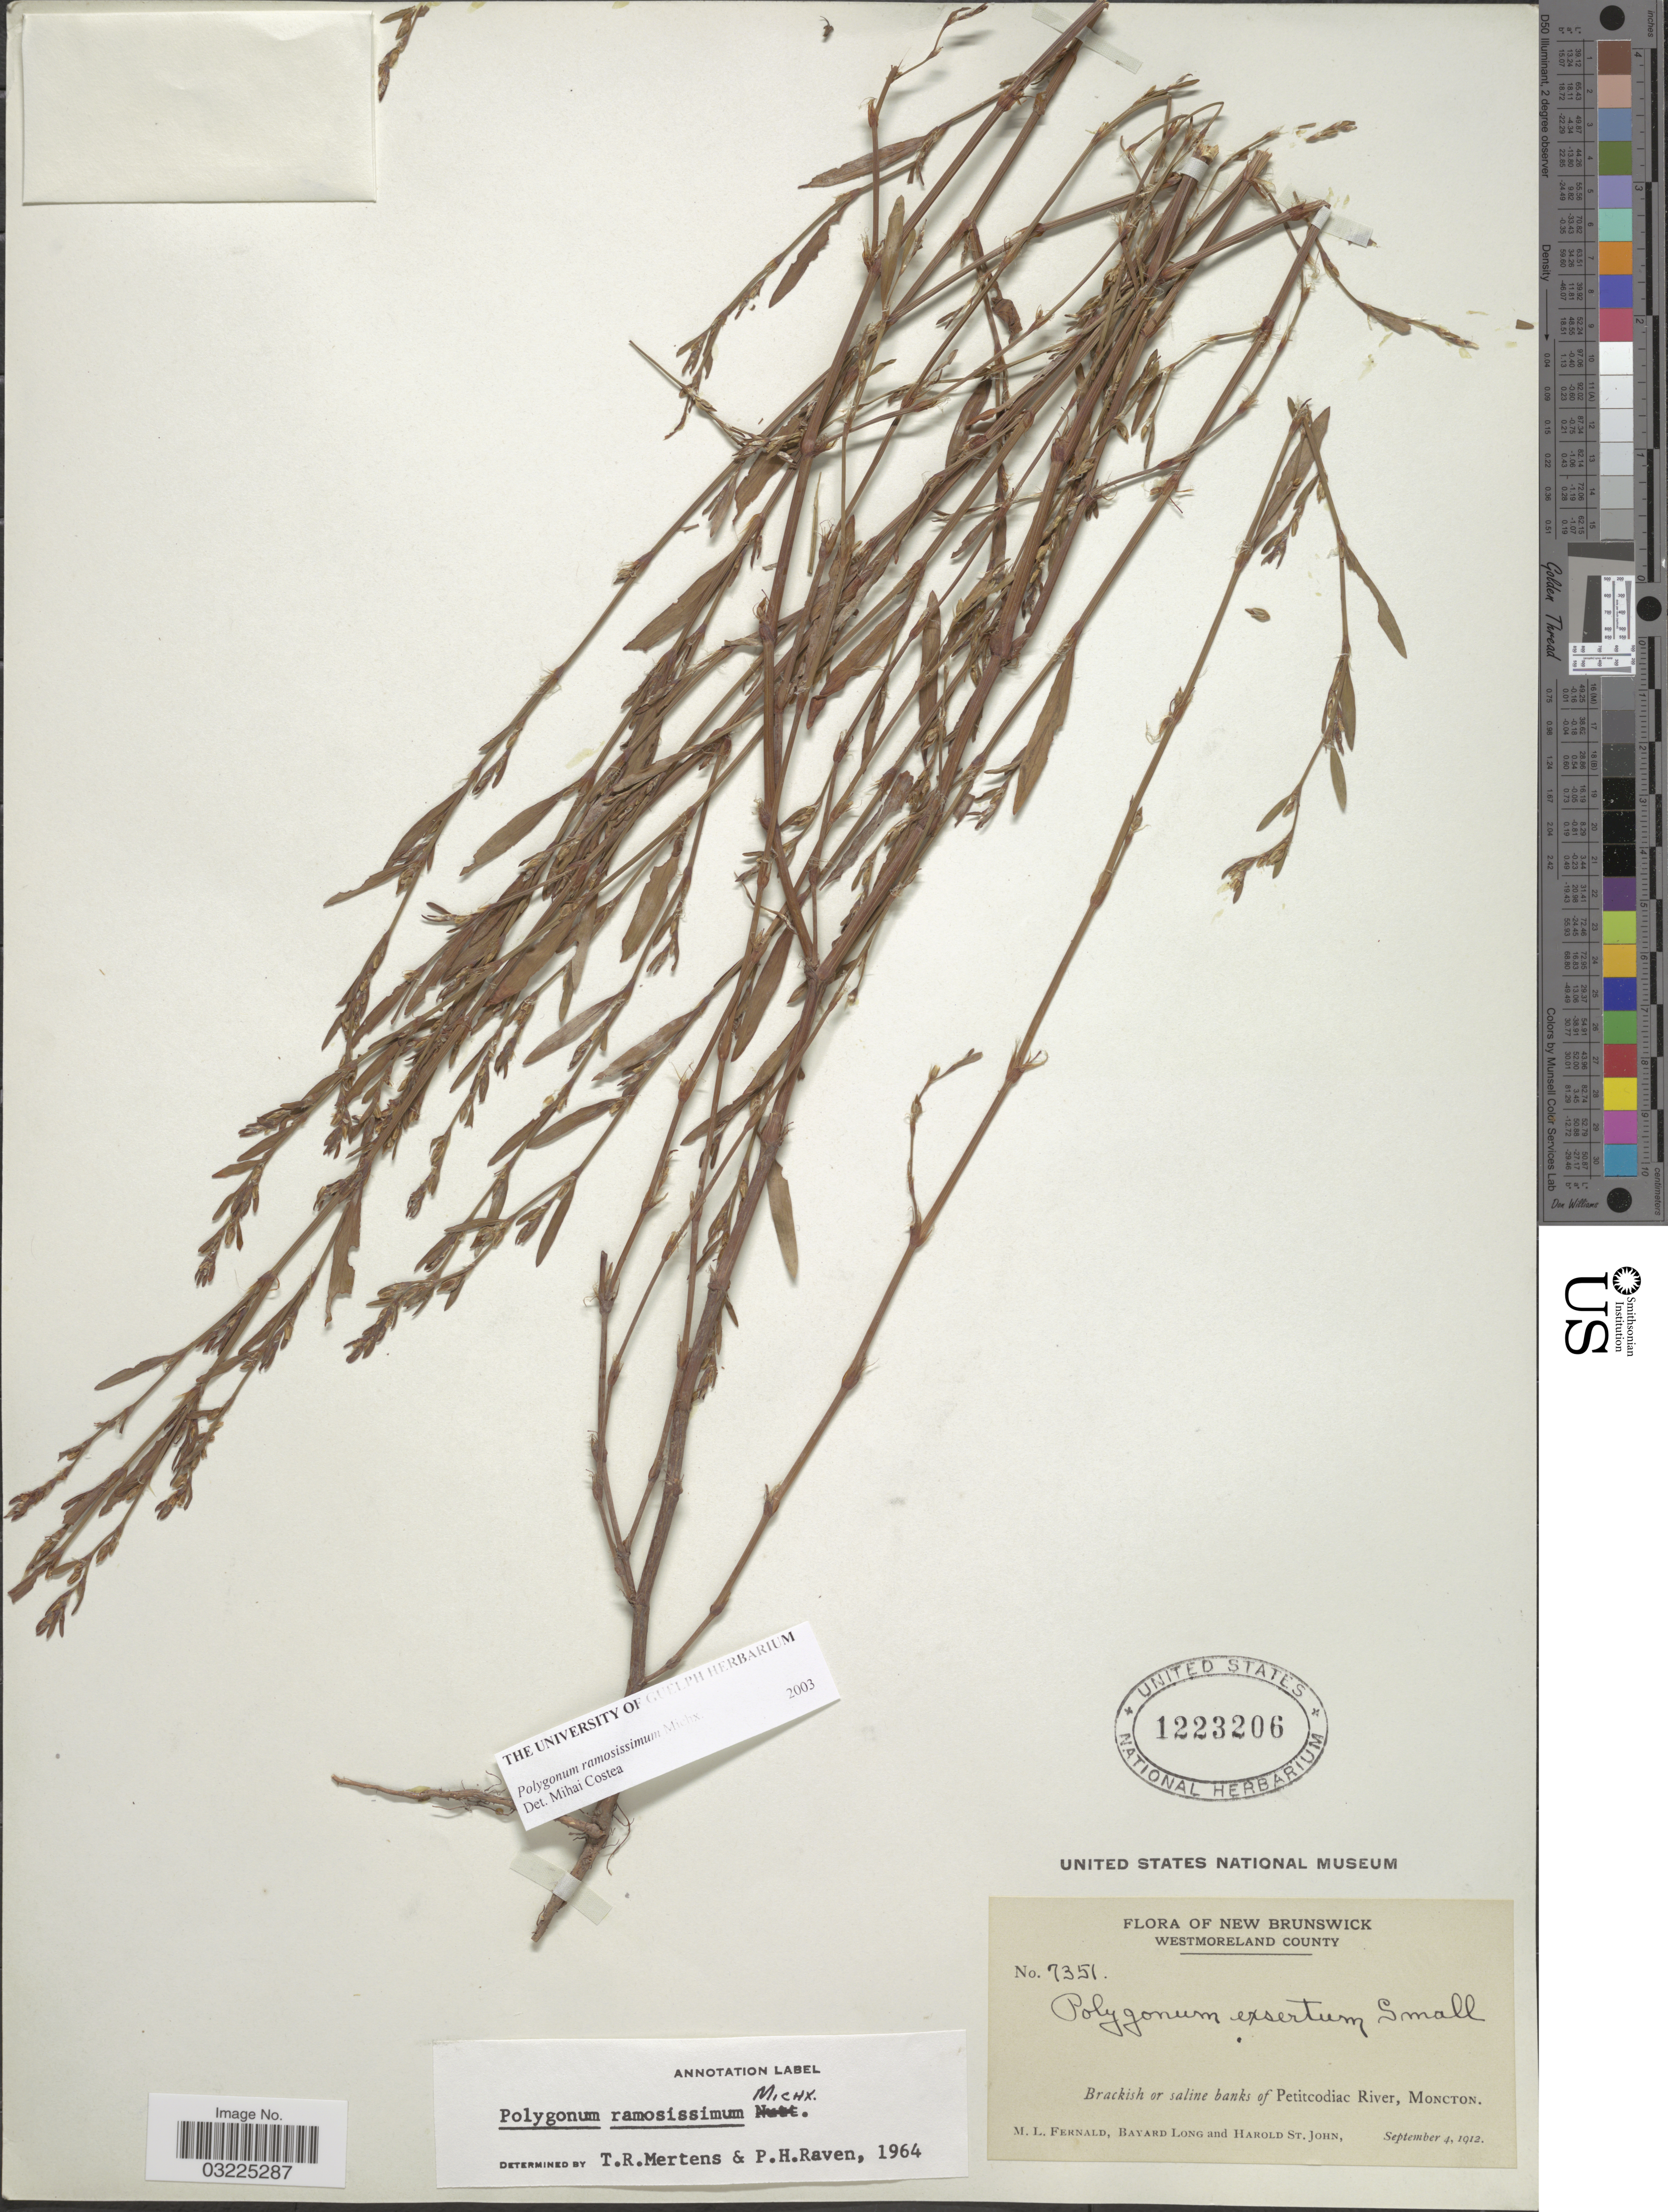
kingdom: Plantae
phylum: Tracheophyta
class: Magnoliopsida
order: Caryophyllales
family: Polygonaceae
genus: Polygonum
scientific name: Polygonum ramosissimum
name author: Michx.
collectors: M. L. Fernald, B. Long & H. St. John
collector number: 7351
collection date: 1912-09-04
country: Canada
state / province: New Brunswick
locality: Westmoreland County. Banks of Petitcodiac River, Moncton.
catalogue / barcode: US 1223206